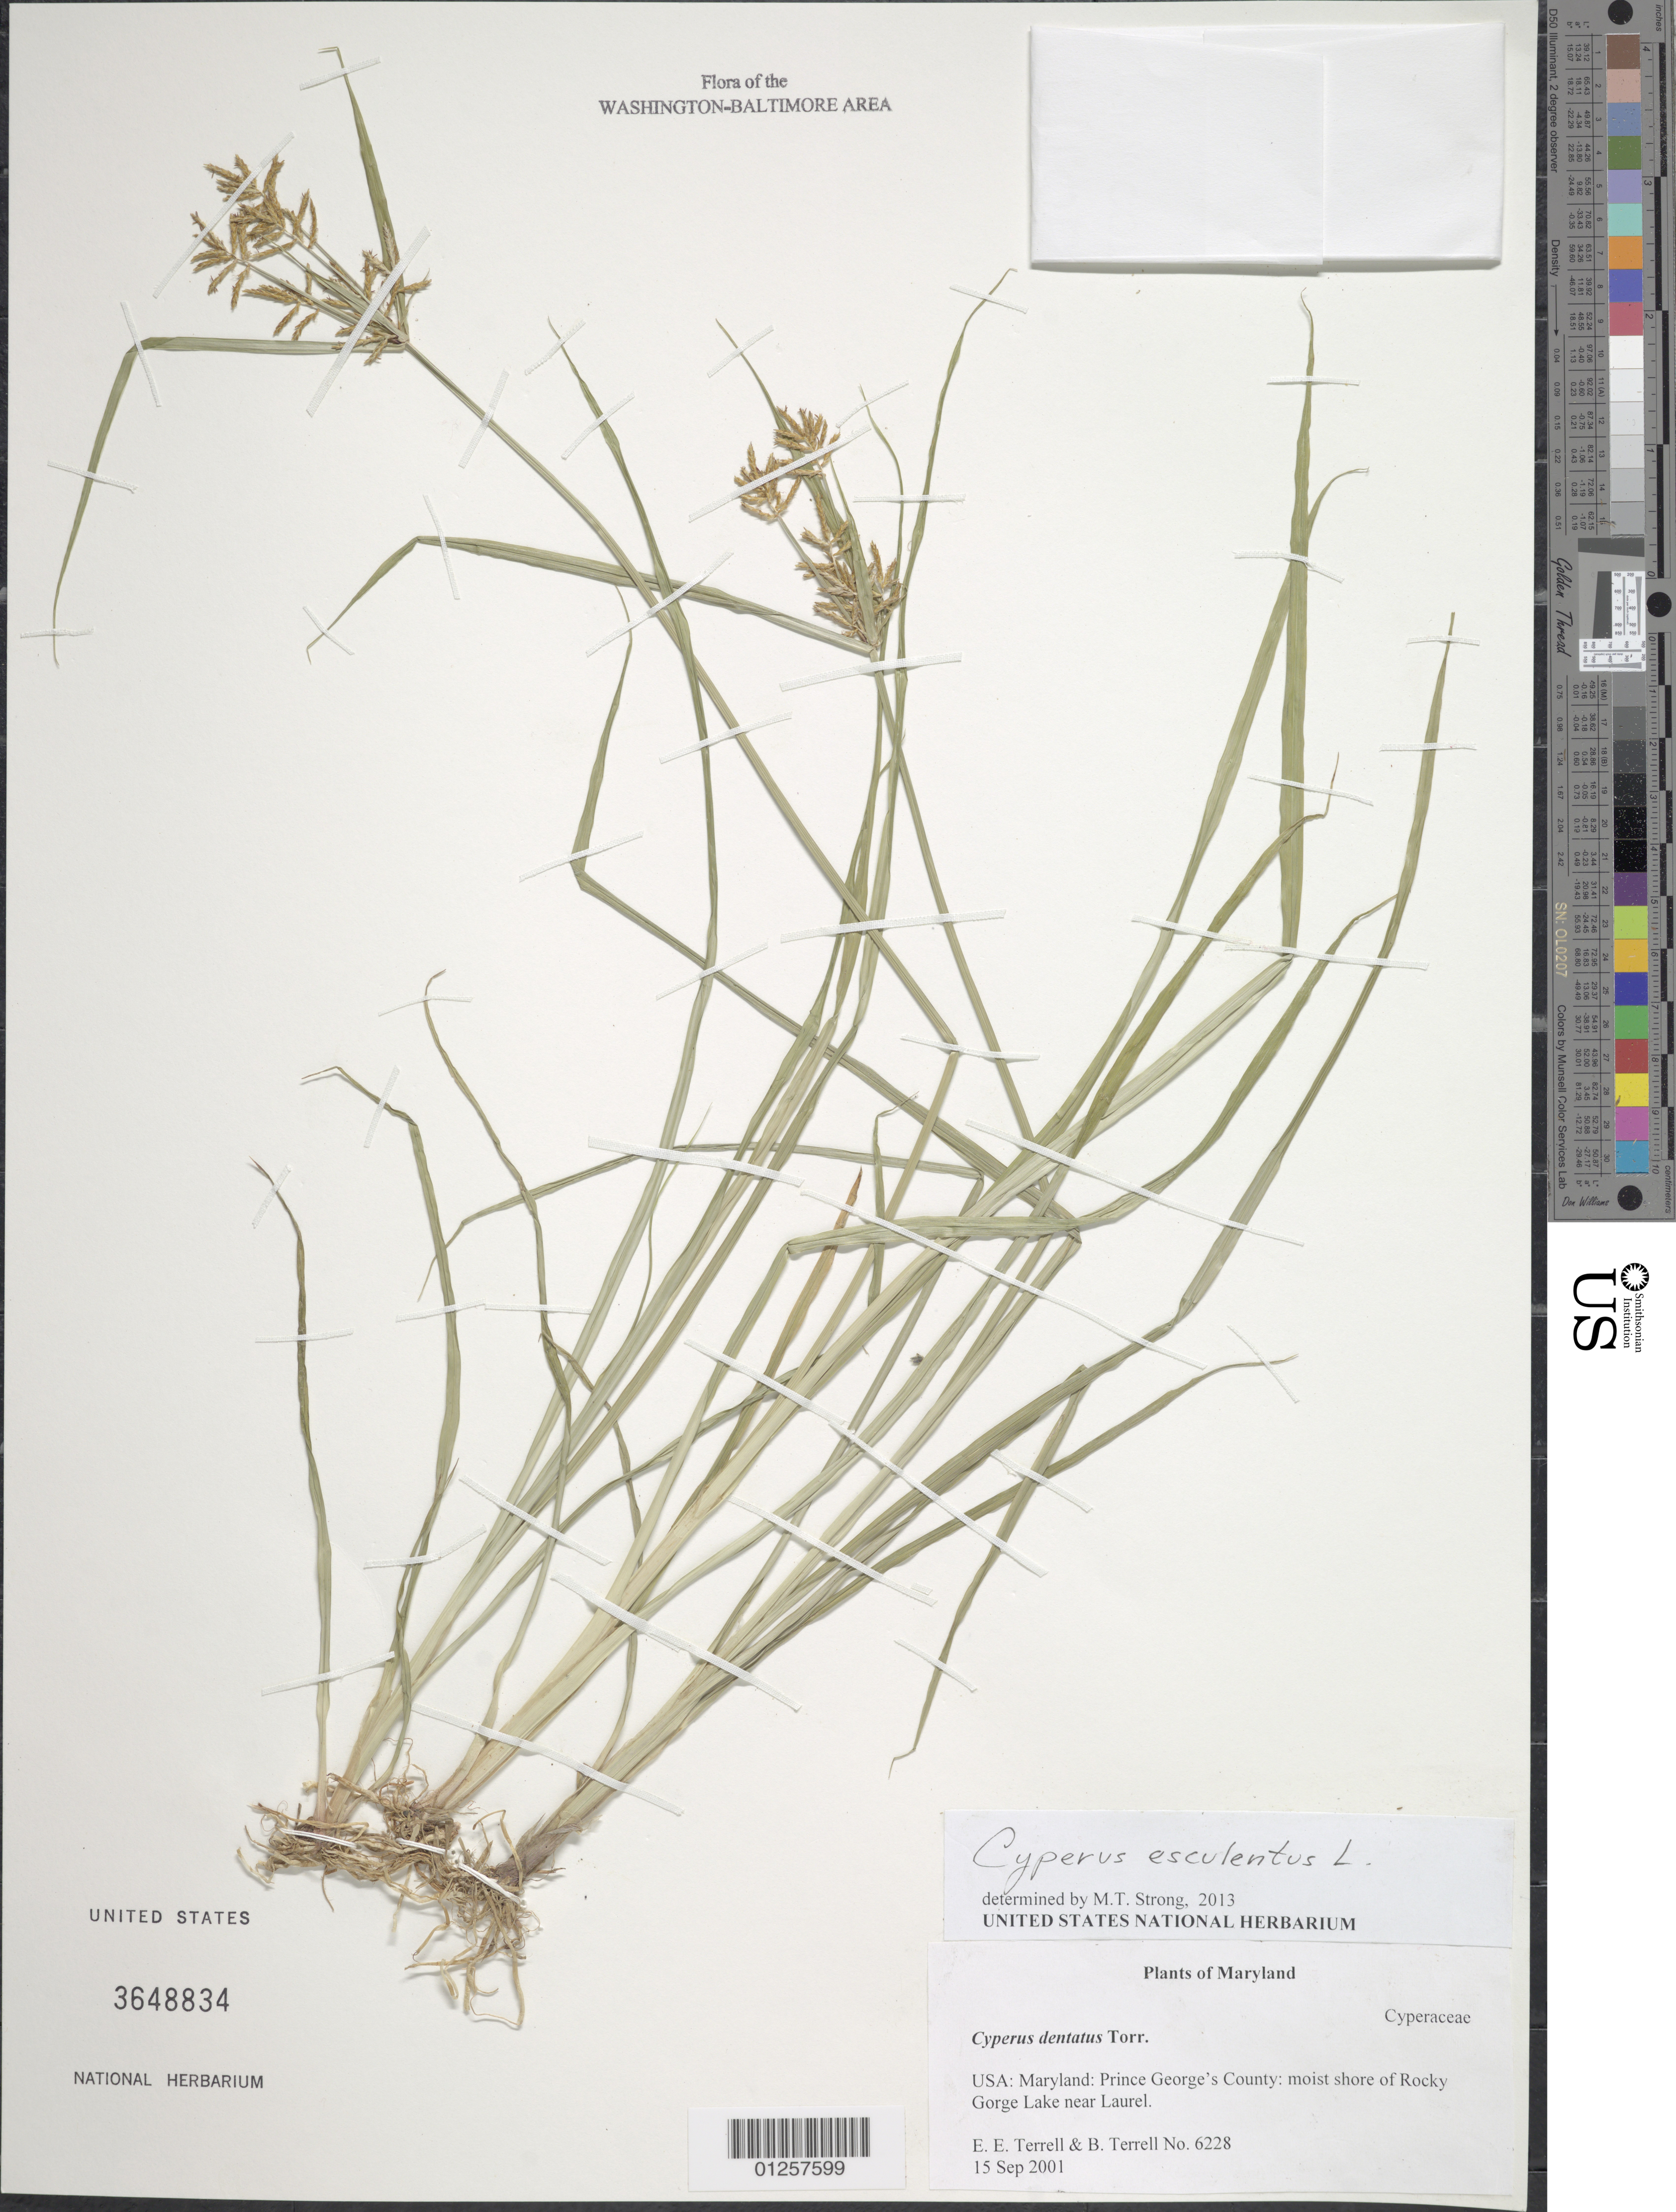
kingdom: Plantae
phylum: Tracheophyta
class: Liliopsida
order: Poales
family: Cyperaceae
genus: Cyperus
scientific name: Cyperus esculentus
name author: L.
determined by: Strong, M. T., (US), Smithsonian Institution - National Museum of Natural History (UNITED STATES)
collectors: E. E. Terrell & B. Terrell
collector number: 6228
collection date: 2001-09-15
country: United States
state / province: Maryland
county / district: Prince George's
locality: Moist shore of Rocky Gorge Lake near Laurel.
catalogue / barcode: US 3648834